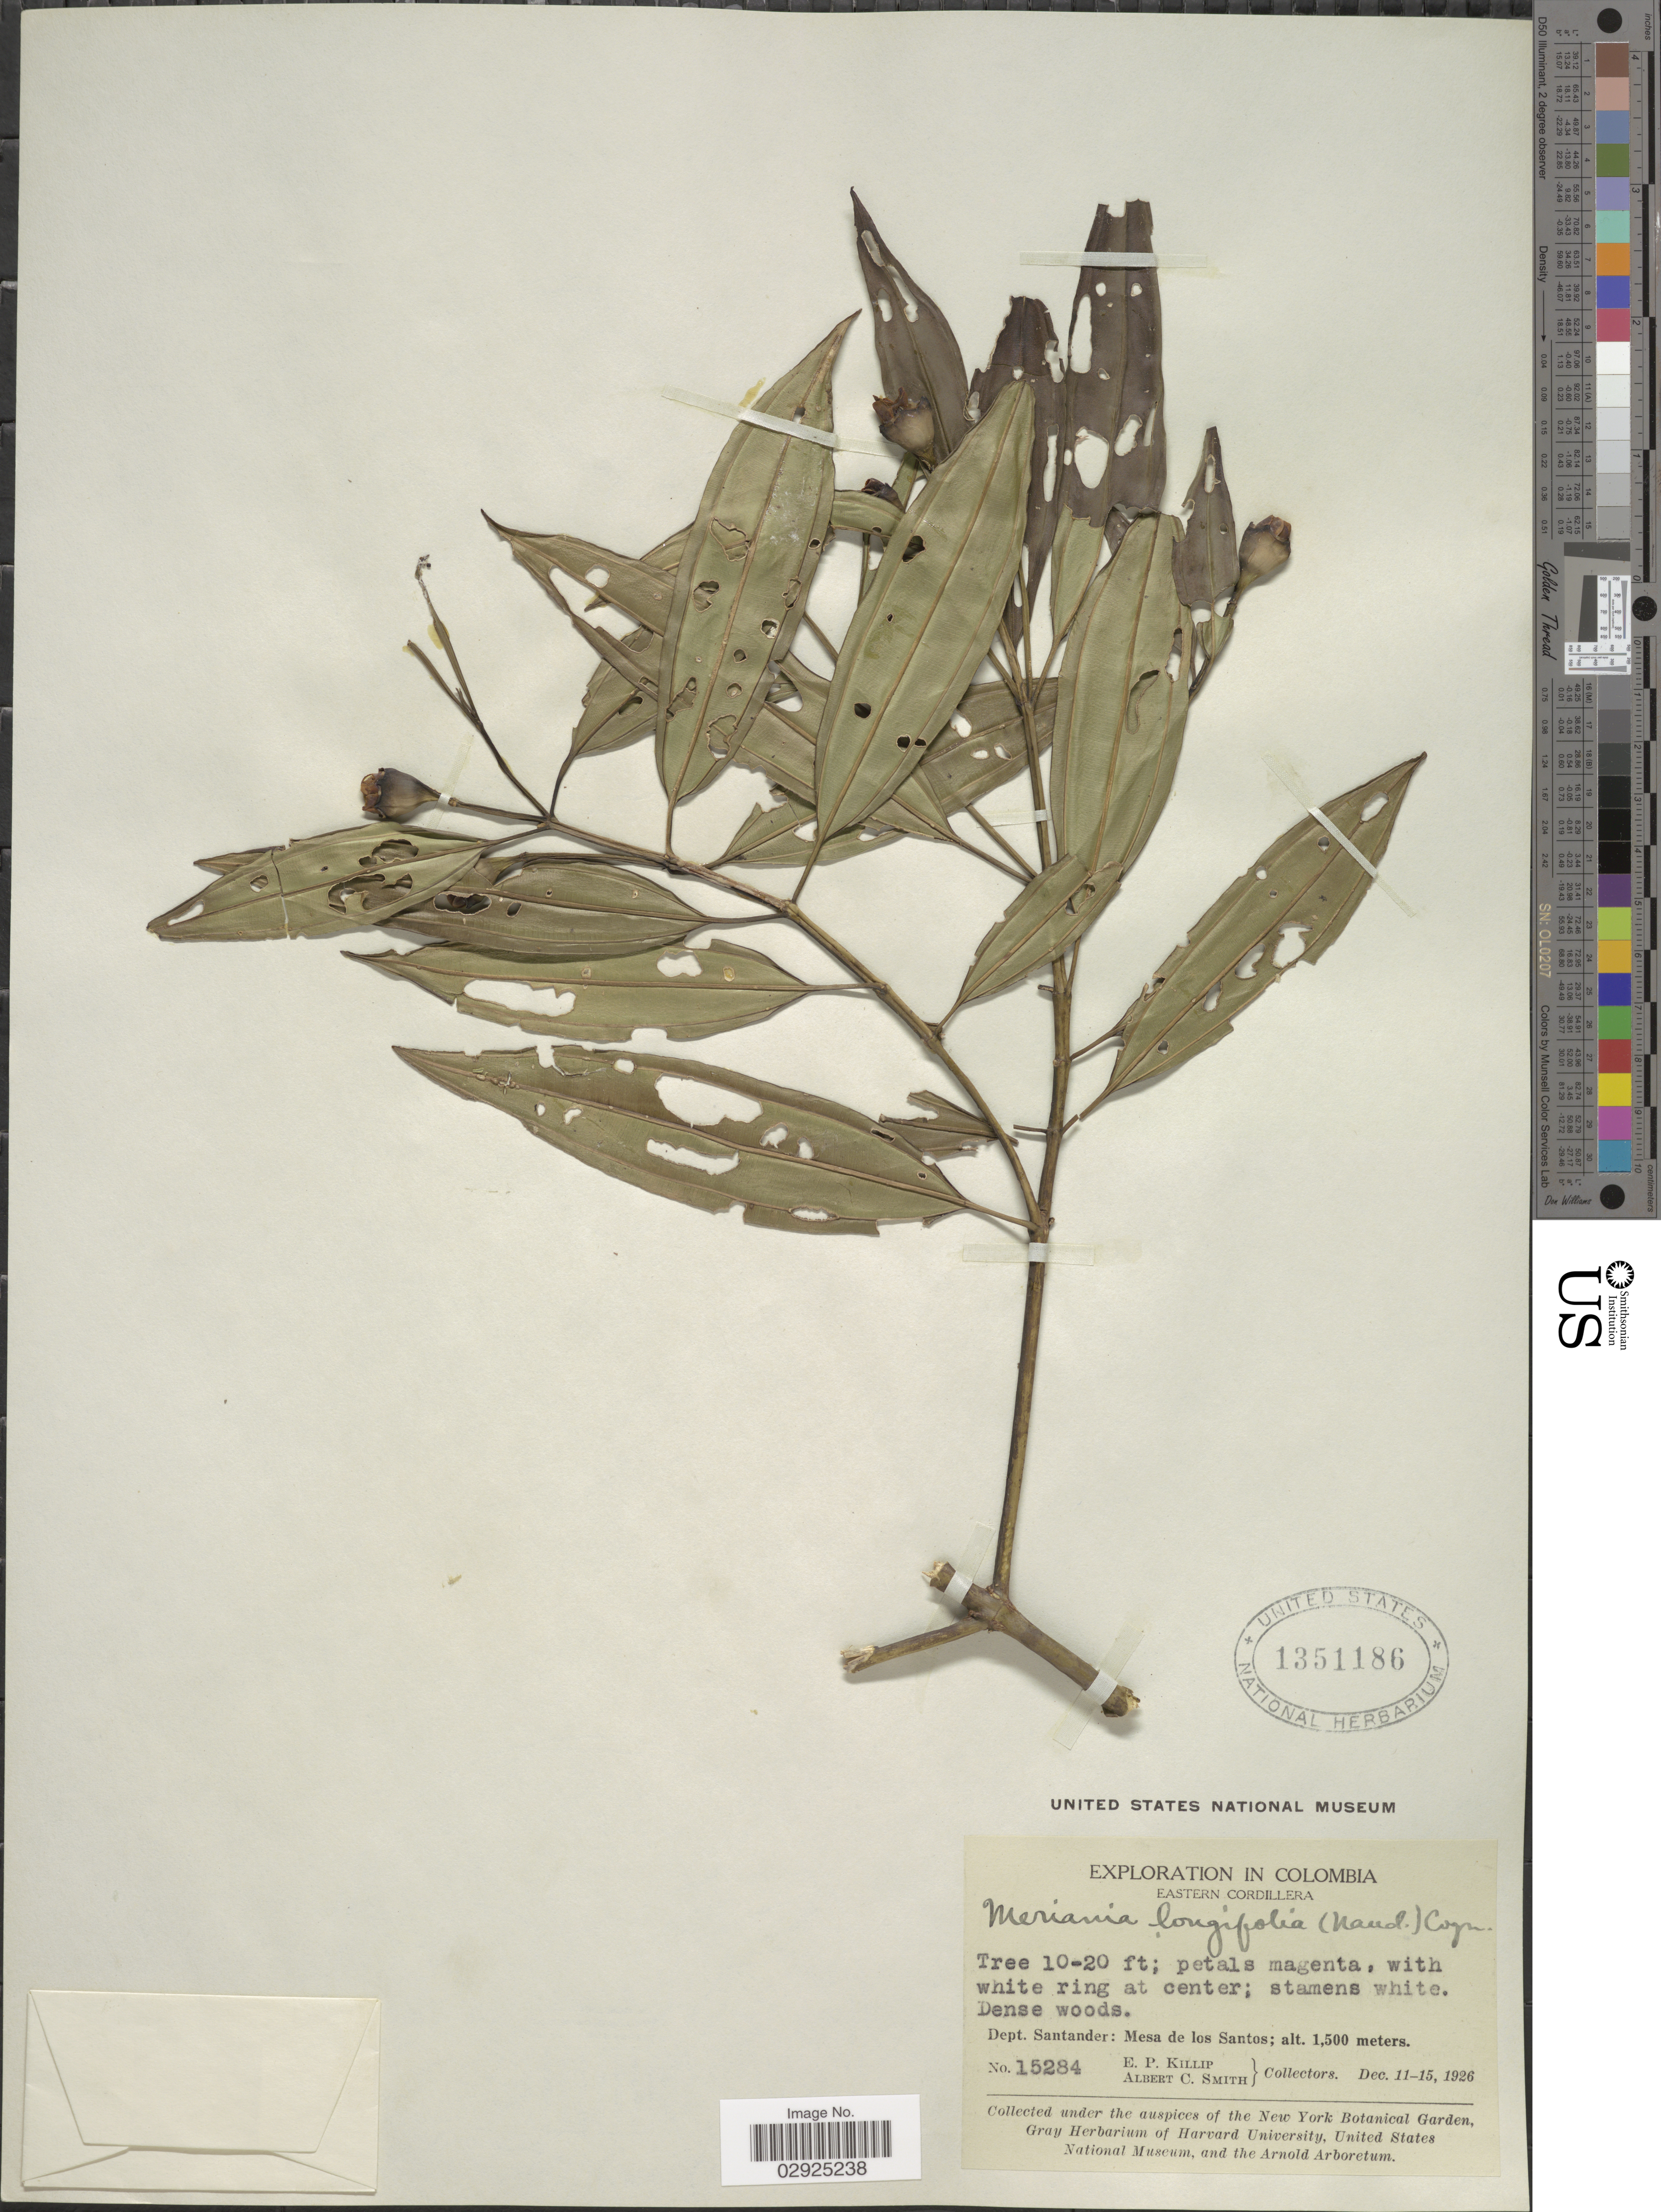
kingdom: Plantae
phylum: Tracheophyta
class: Magnoliopsida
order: Myrtales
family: Melastomataceae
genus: Meriania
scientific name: Meriania longifolia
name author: (Naudin) Cogn.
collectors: E. P. Killip & A. C. Smith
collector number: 15284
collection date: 1926-12-11/1926-12-15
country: Colombia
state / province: Santander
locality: Eastern Cordillera. Dept. Santander: Mesa de los Santos.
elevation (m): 1500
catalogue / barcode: US 1351186